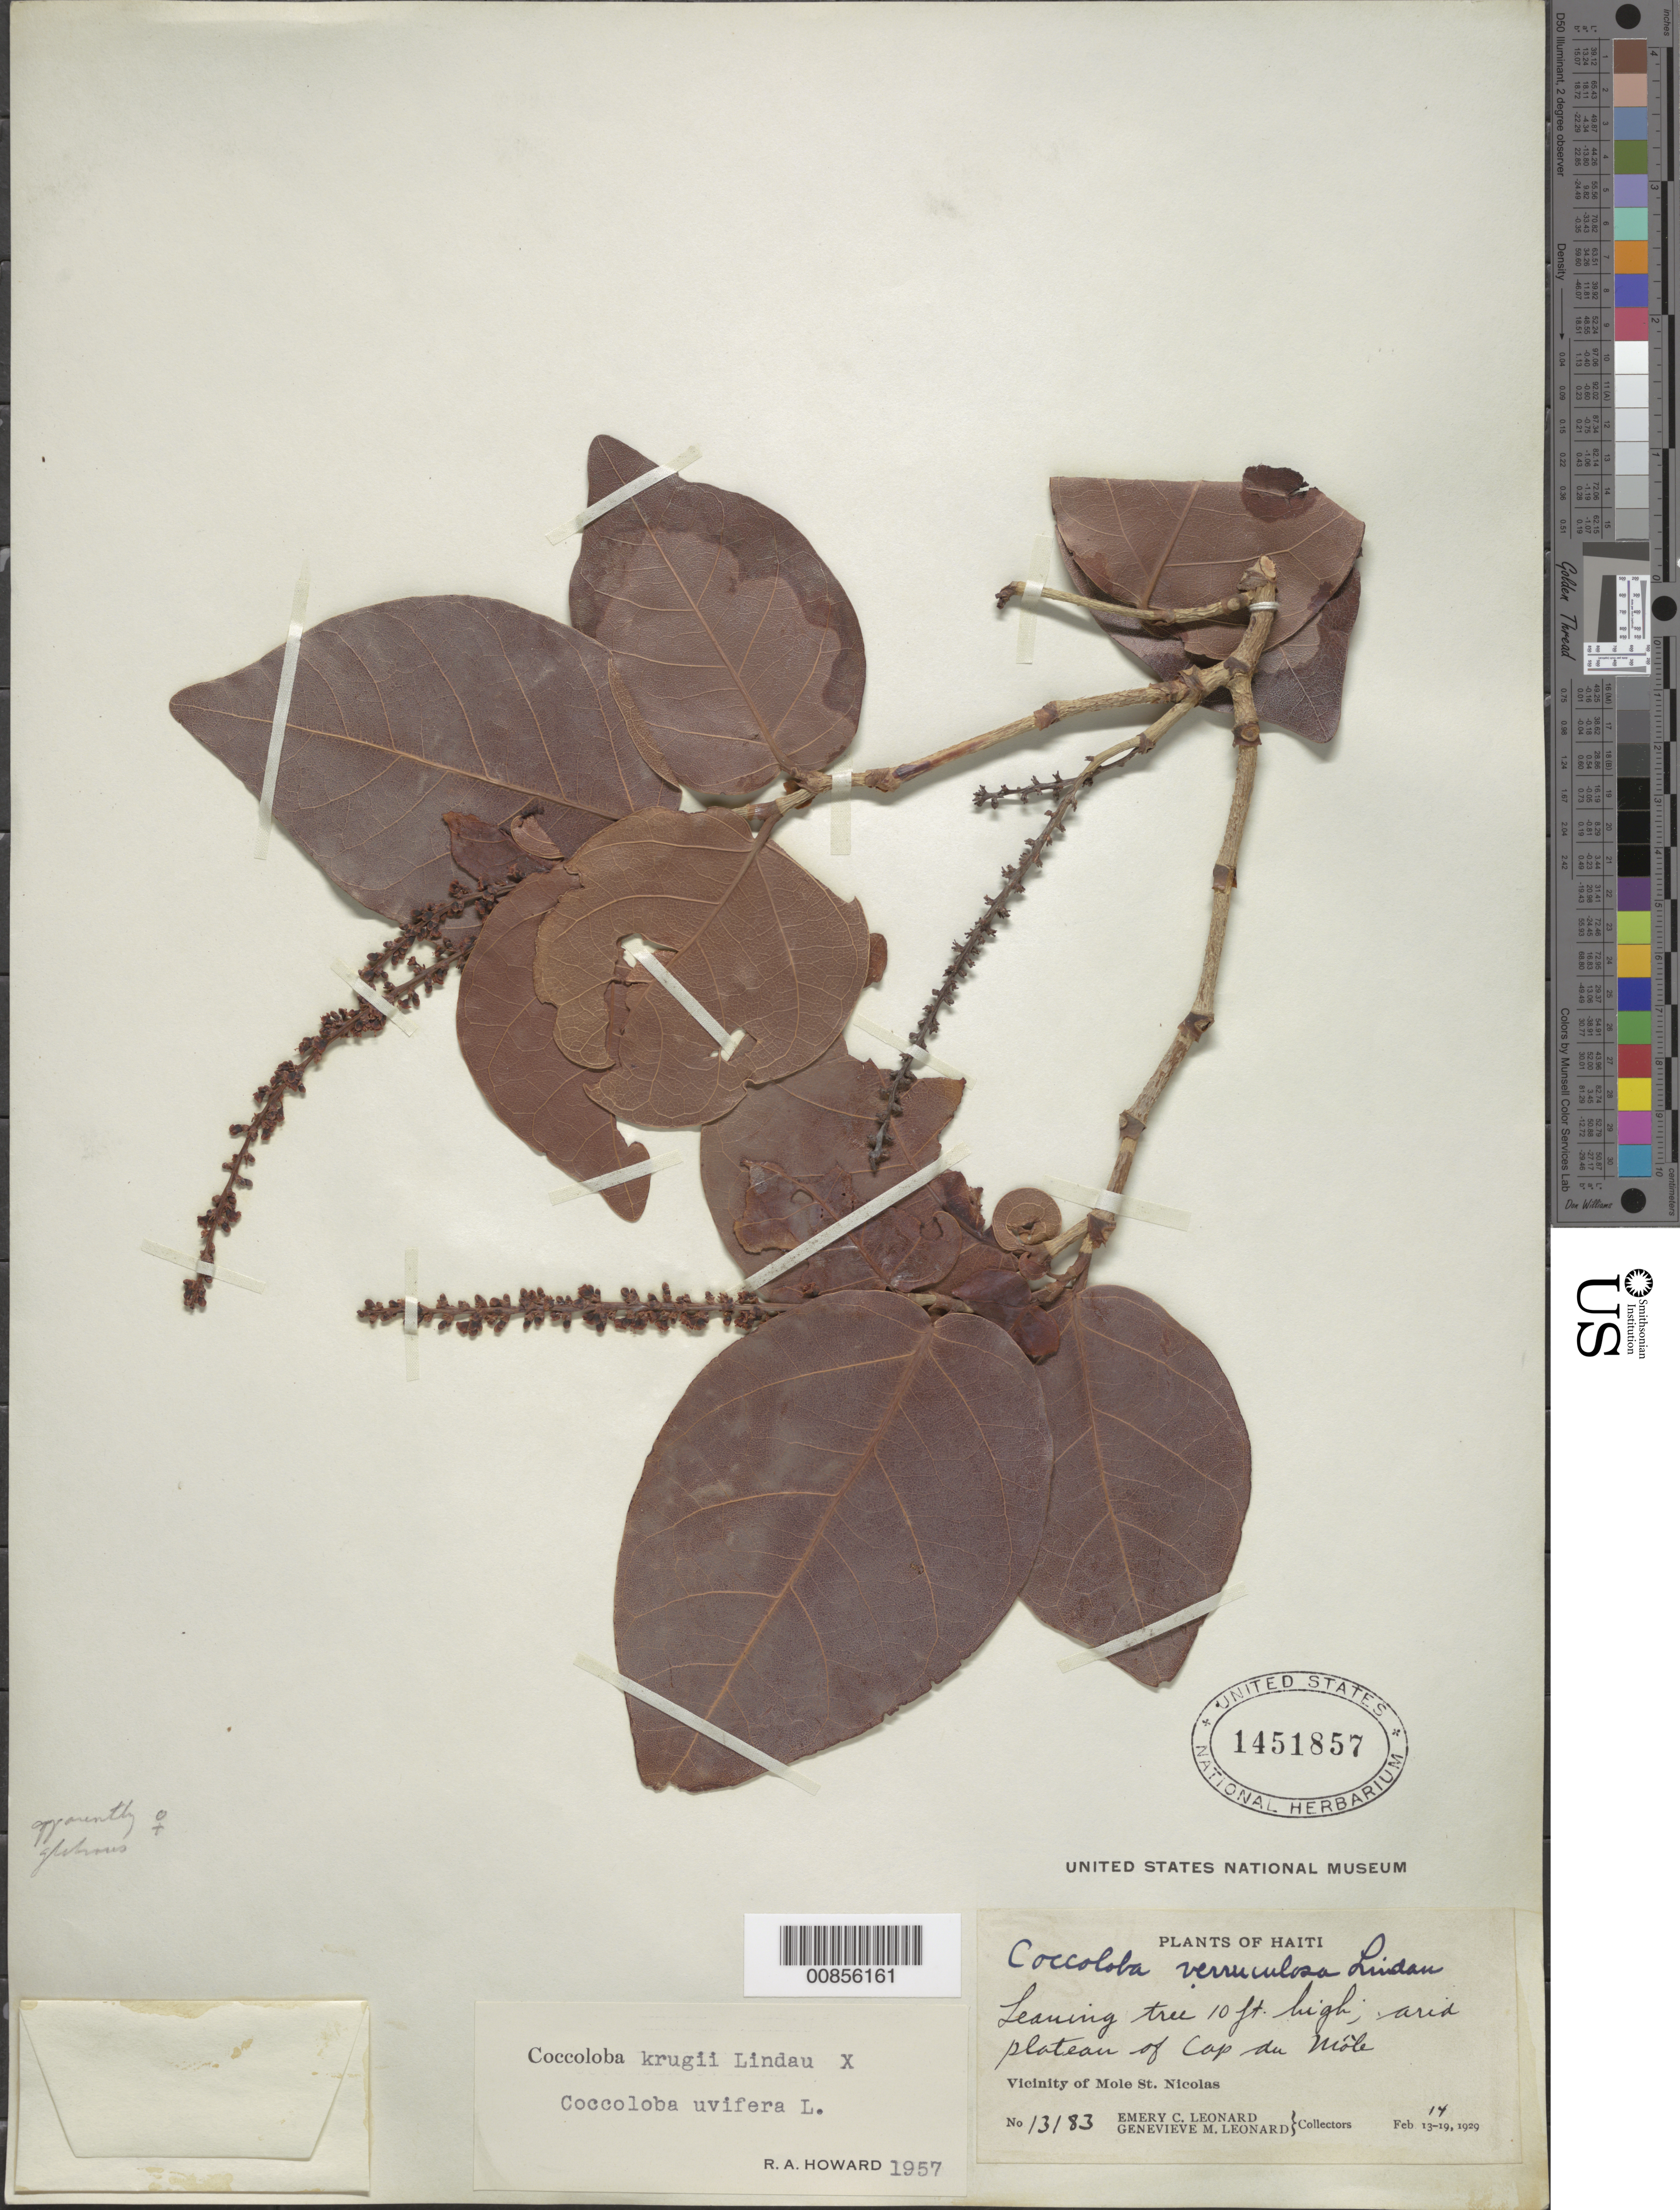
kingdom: Plantae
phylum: Tracheophyta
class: Magnoliopsida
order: Caryophyllales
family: Polygonaceae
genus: Coccoloba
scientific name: Coccoloba krugii x C. uvifera L.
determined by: Howard, R. A.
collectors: E. C. Leonard & G. M. Leonard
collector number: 13182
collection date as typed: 14 Feb 1929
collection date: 1929-02-14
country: Haiti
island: Hispaniola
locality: Vicinity of Mole St. Nicolas. Arid plateau of Cap du Môle.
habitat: Arid plateau.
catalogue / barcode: US 1451857